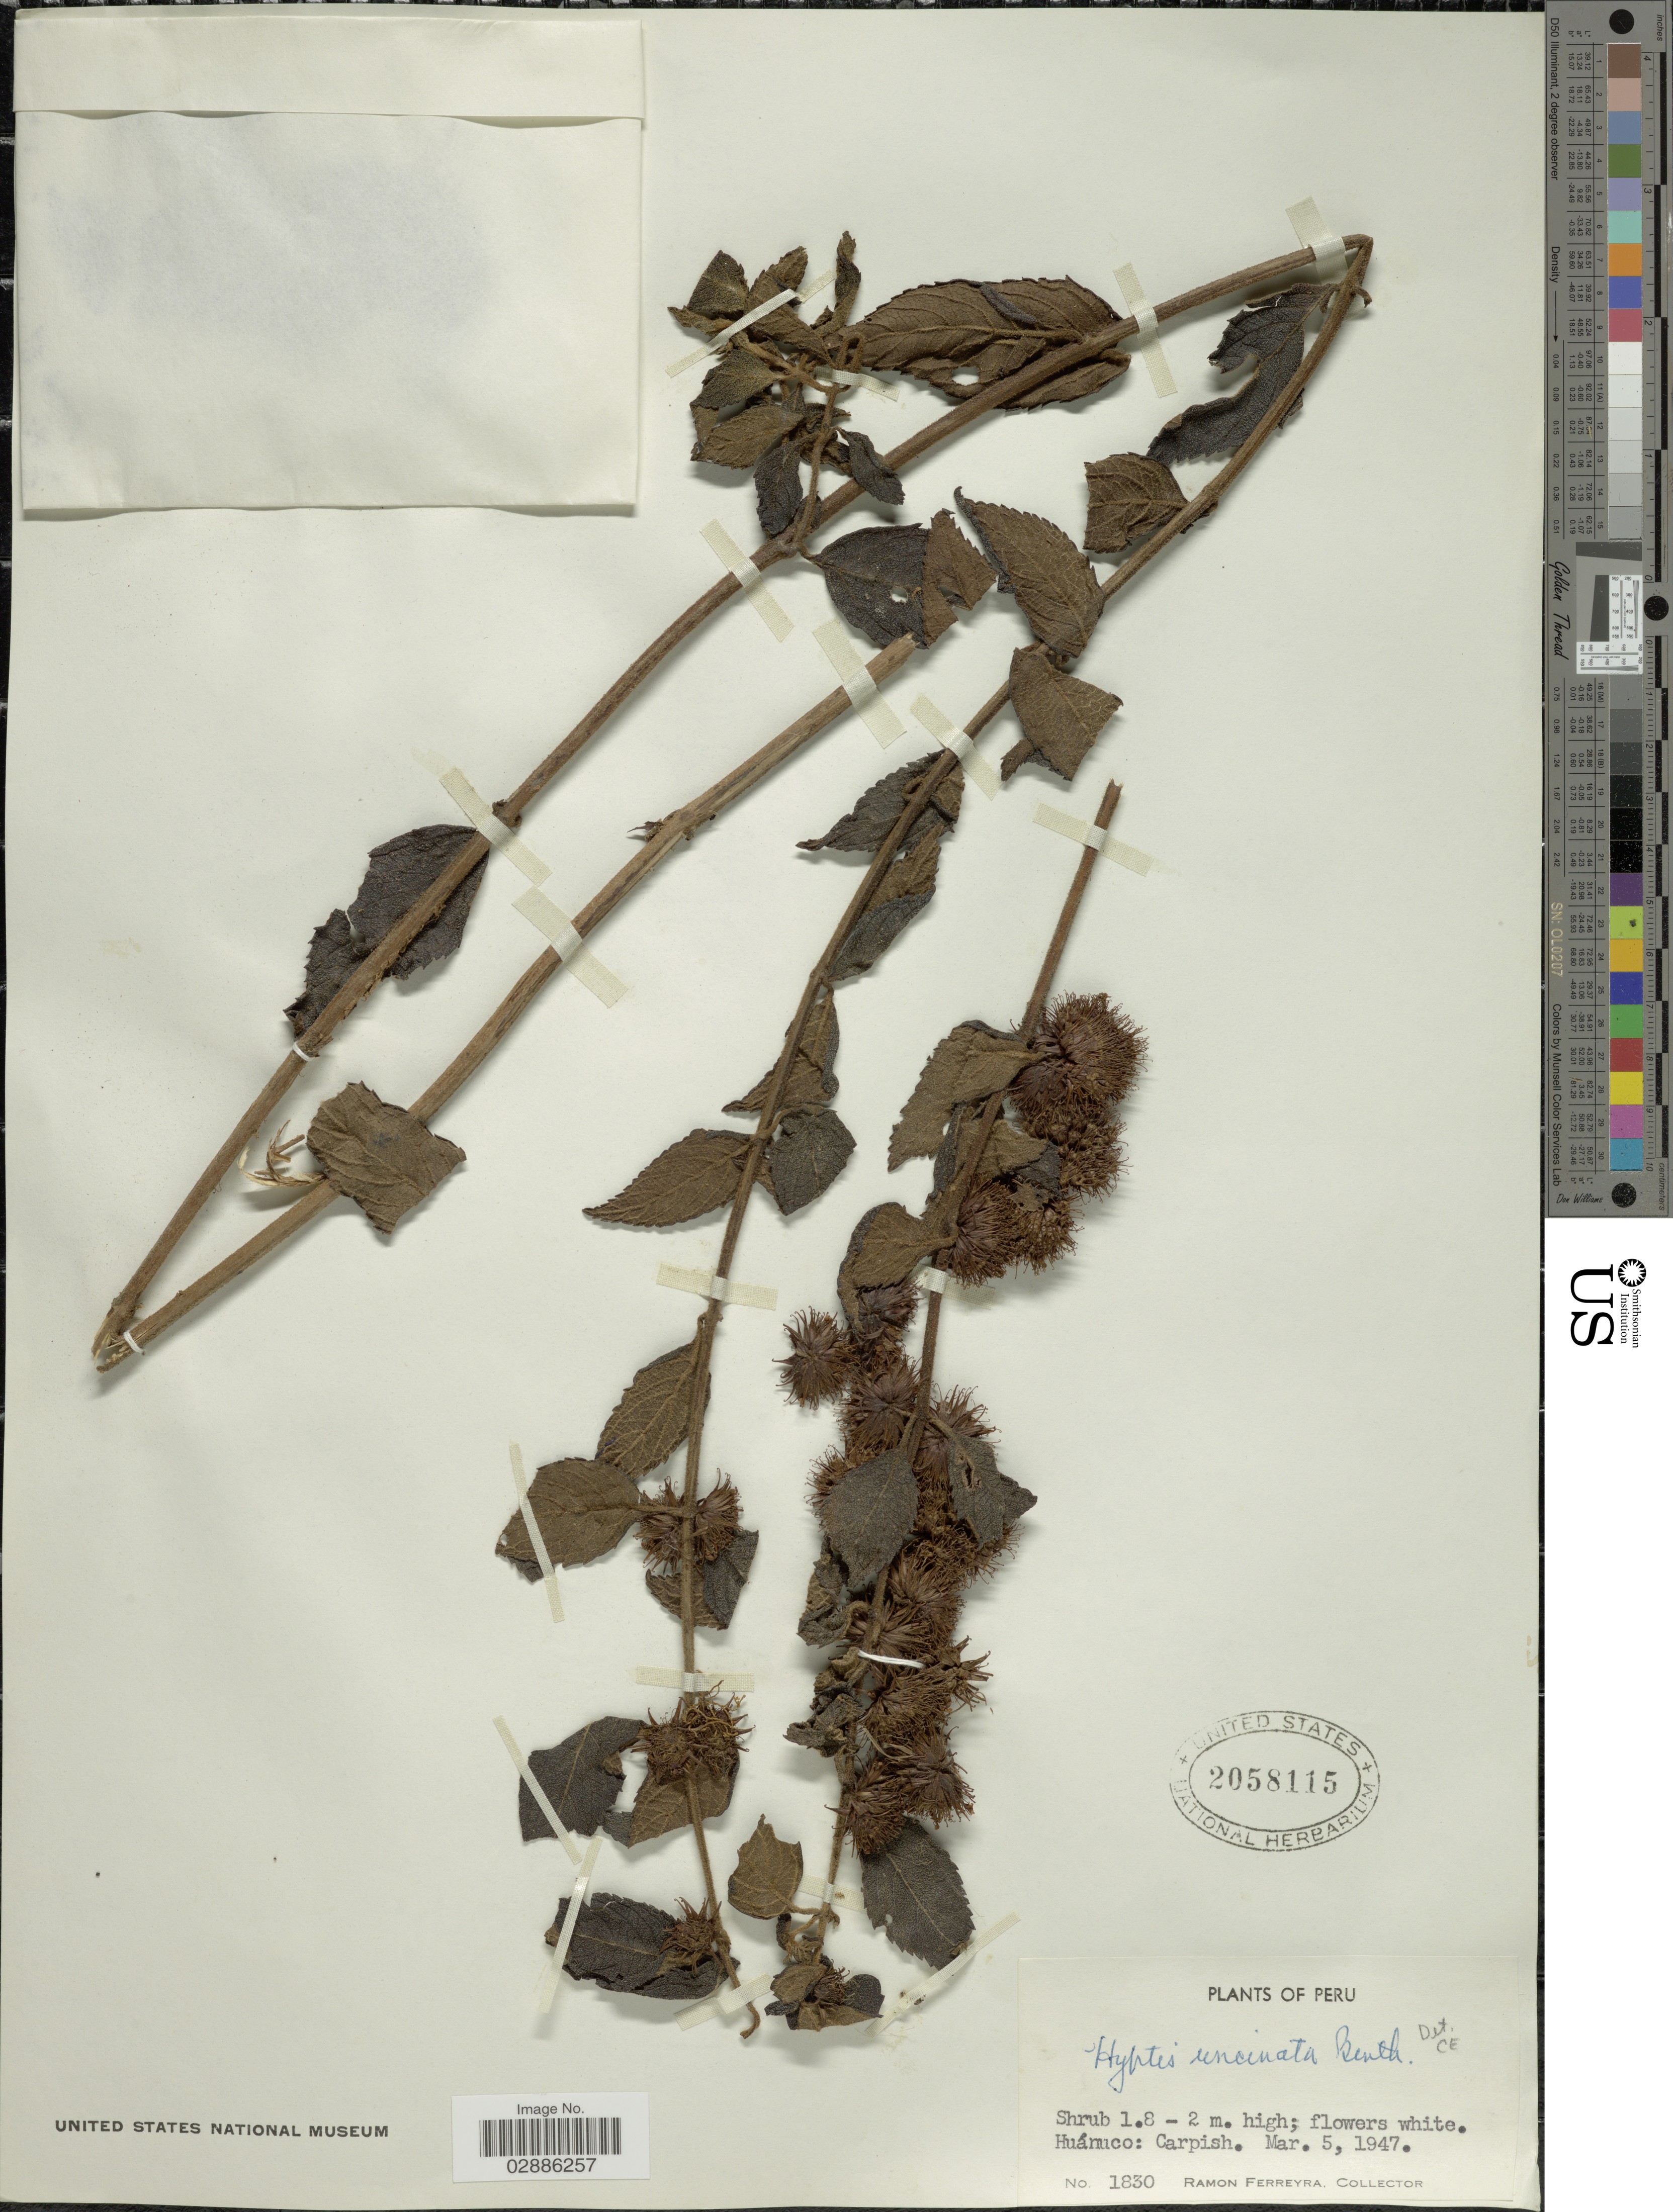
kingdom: Plantae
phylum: Tracheophyta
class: Magnoliopsida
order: Lamiales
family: Lamiaceae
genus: Hyptis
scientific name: Hyptis uncinata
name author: Benth.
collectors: R. A. Ferreyra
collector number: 1830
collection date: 1947-03-05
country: Peru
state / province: Huánuco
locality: Huánuco: Carpish.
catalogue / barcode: US 2058115